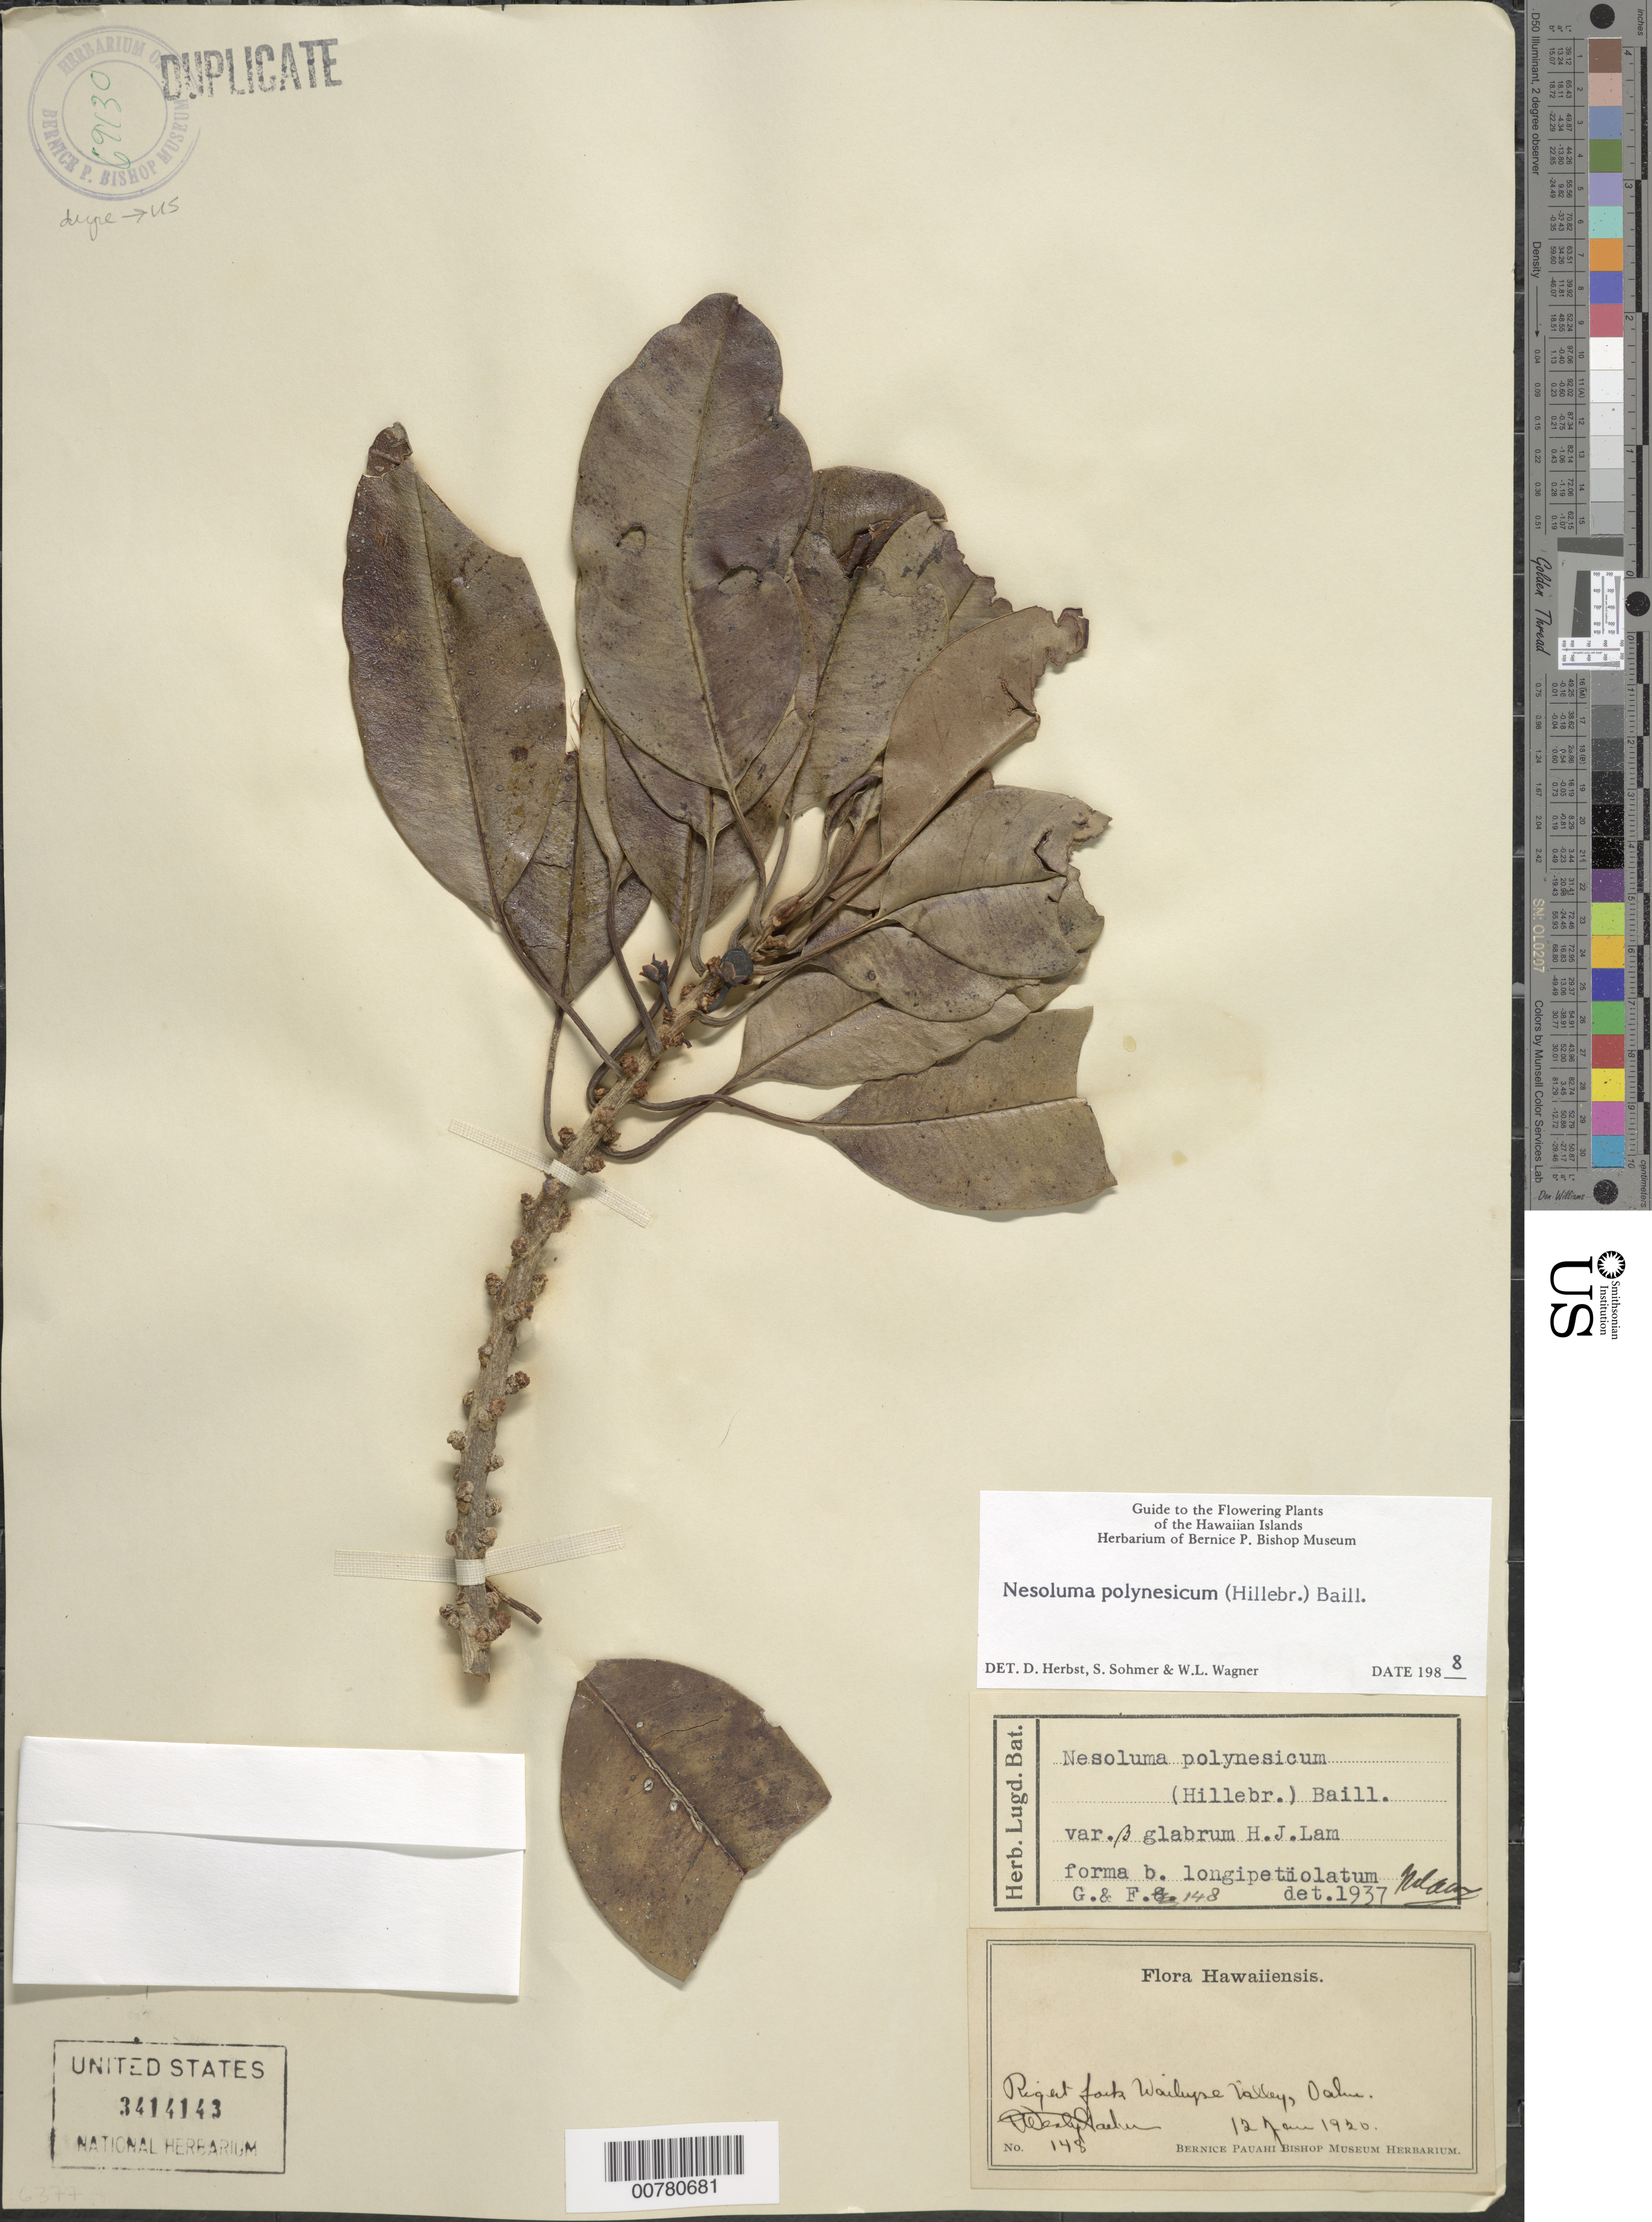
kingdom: Plantae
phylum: Tracheophyta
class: Magnoliopsida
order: Ericales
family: Sapotaceae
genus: Sideroxylon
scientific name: Sideroxylon polynesicum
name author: (Hillebr.) Smedmark & Anderb.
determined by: Wagner, W. L., (BOT), Smithsonian Institution - National Museum of Natural History (UNITED STATES)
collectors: D. W. Garber & C. N. Forbes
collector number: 148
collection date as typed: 12 Jan 1920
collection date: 1920-01-12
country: United States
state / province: Hawaii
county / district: Honolulu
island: Oahu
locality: Right fork Wailupe Valley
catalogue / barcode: US 3414143